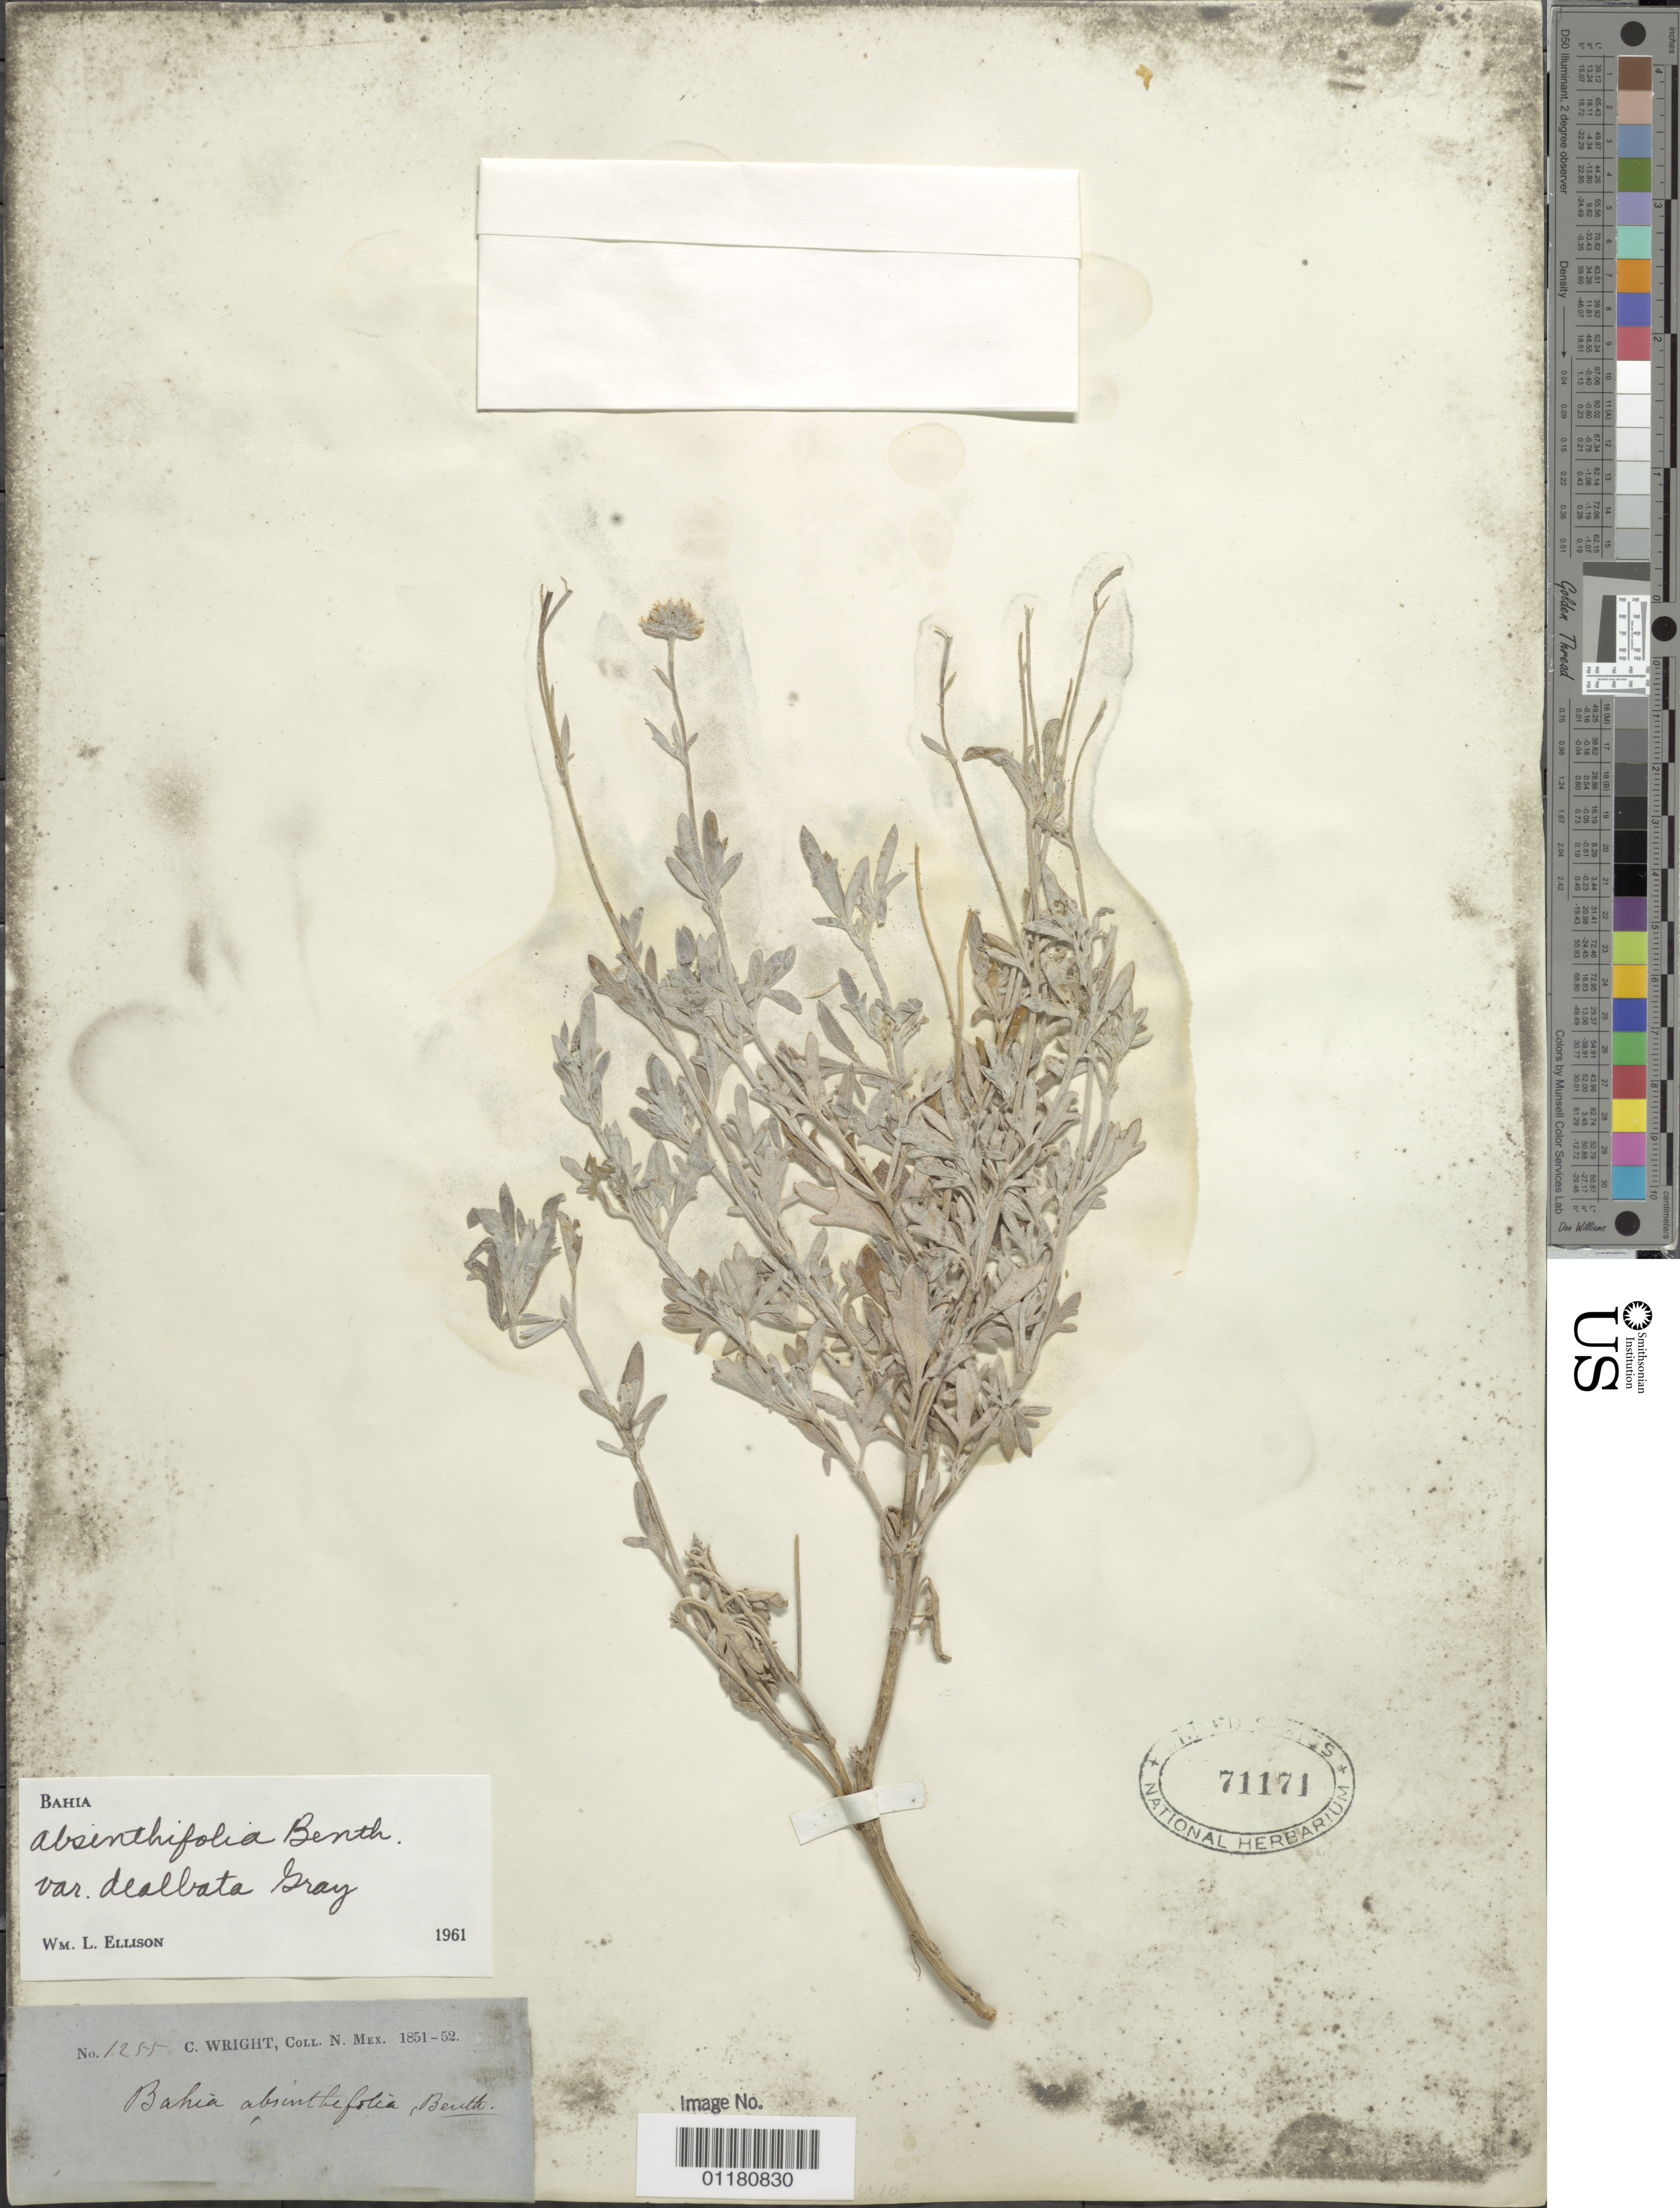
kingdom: Plantae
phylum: Tracheophyta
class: Magnoliopsida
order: Asterales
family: Asteraceae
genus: Bahia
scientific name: Bahia absinthifolia var. dealbata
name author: A. Gray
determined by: Ellison, W. L.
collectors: C. Wright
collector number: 1255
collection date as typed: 1851 to -- --- 1852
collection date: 1851/1852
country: United States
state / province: New Mexico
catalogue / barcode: US 71171